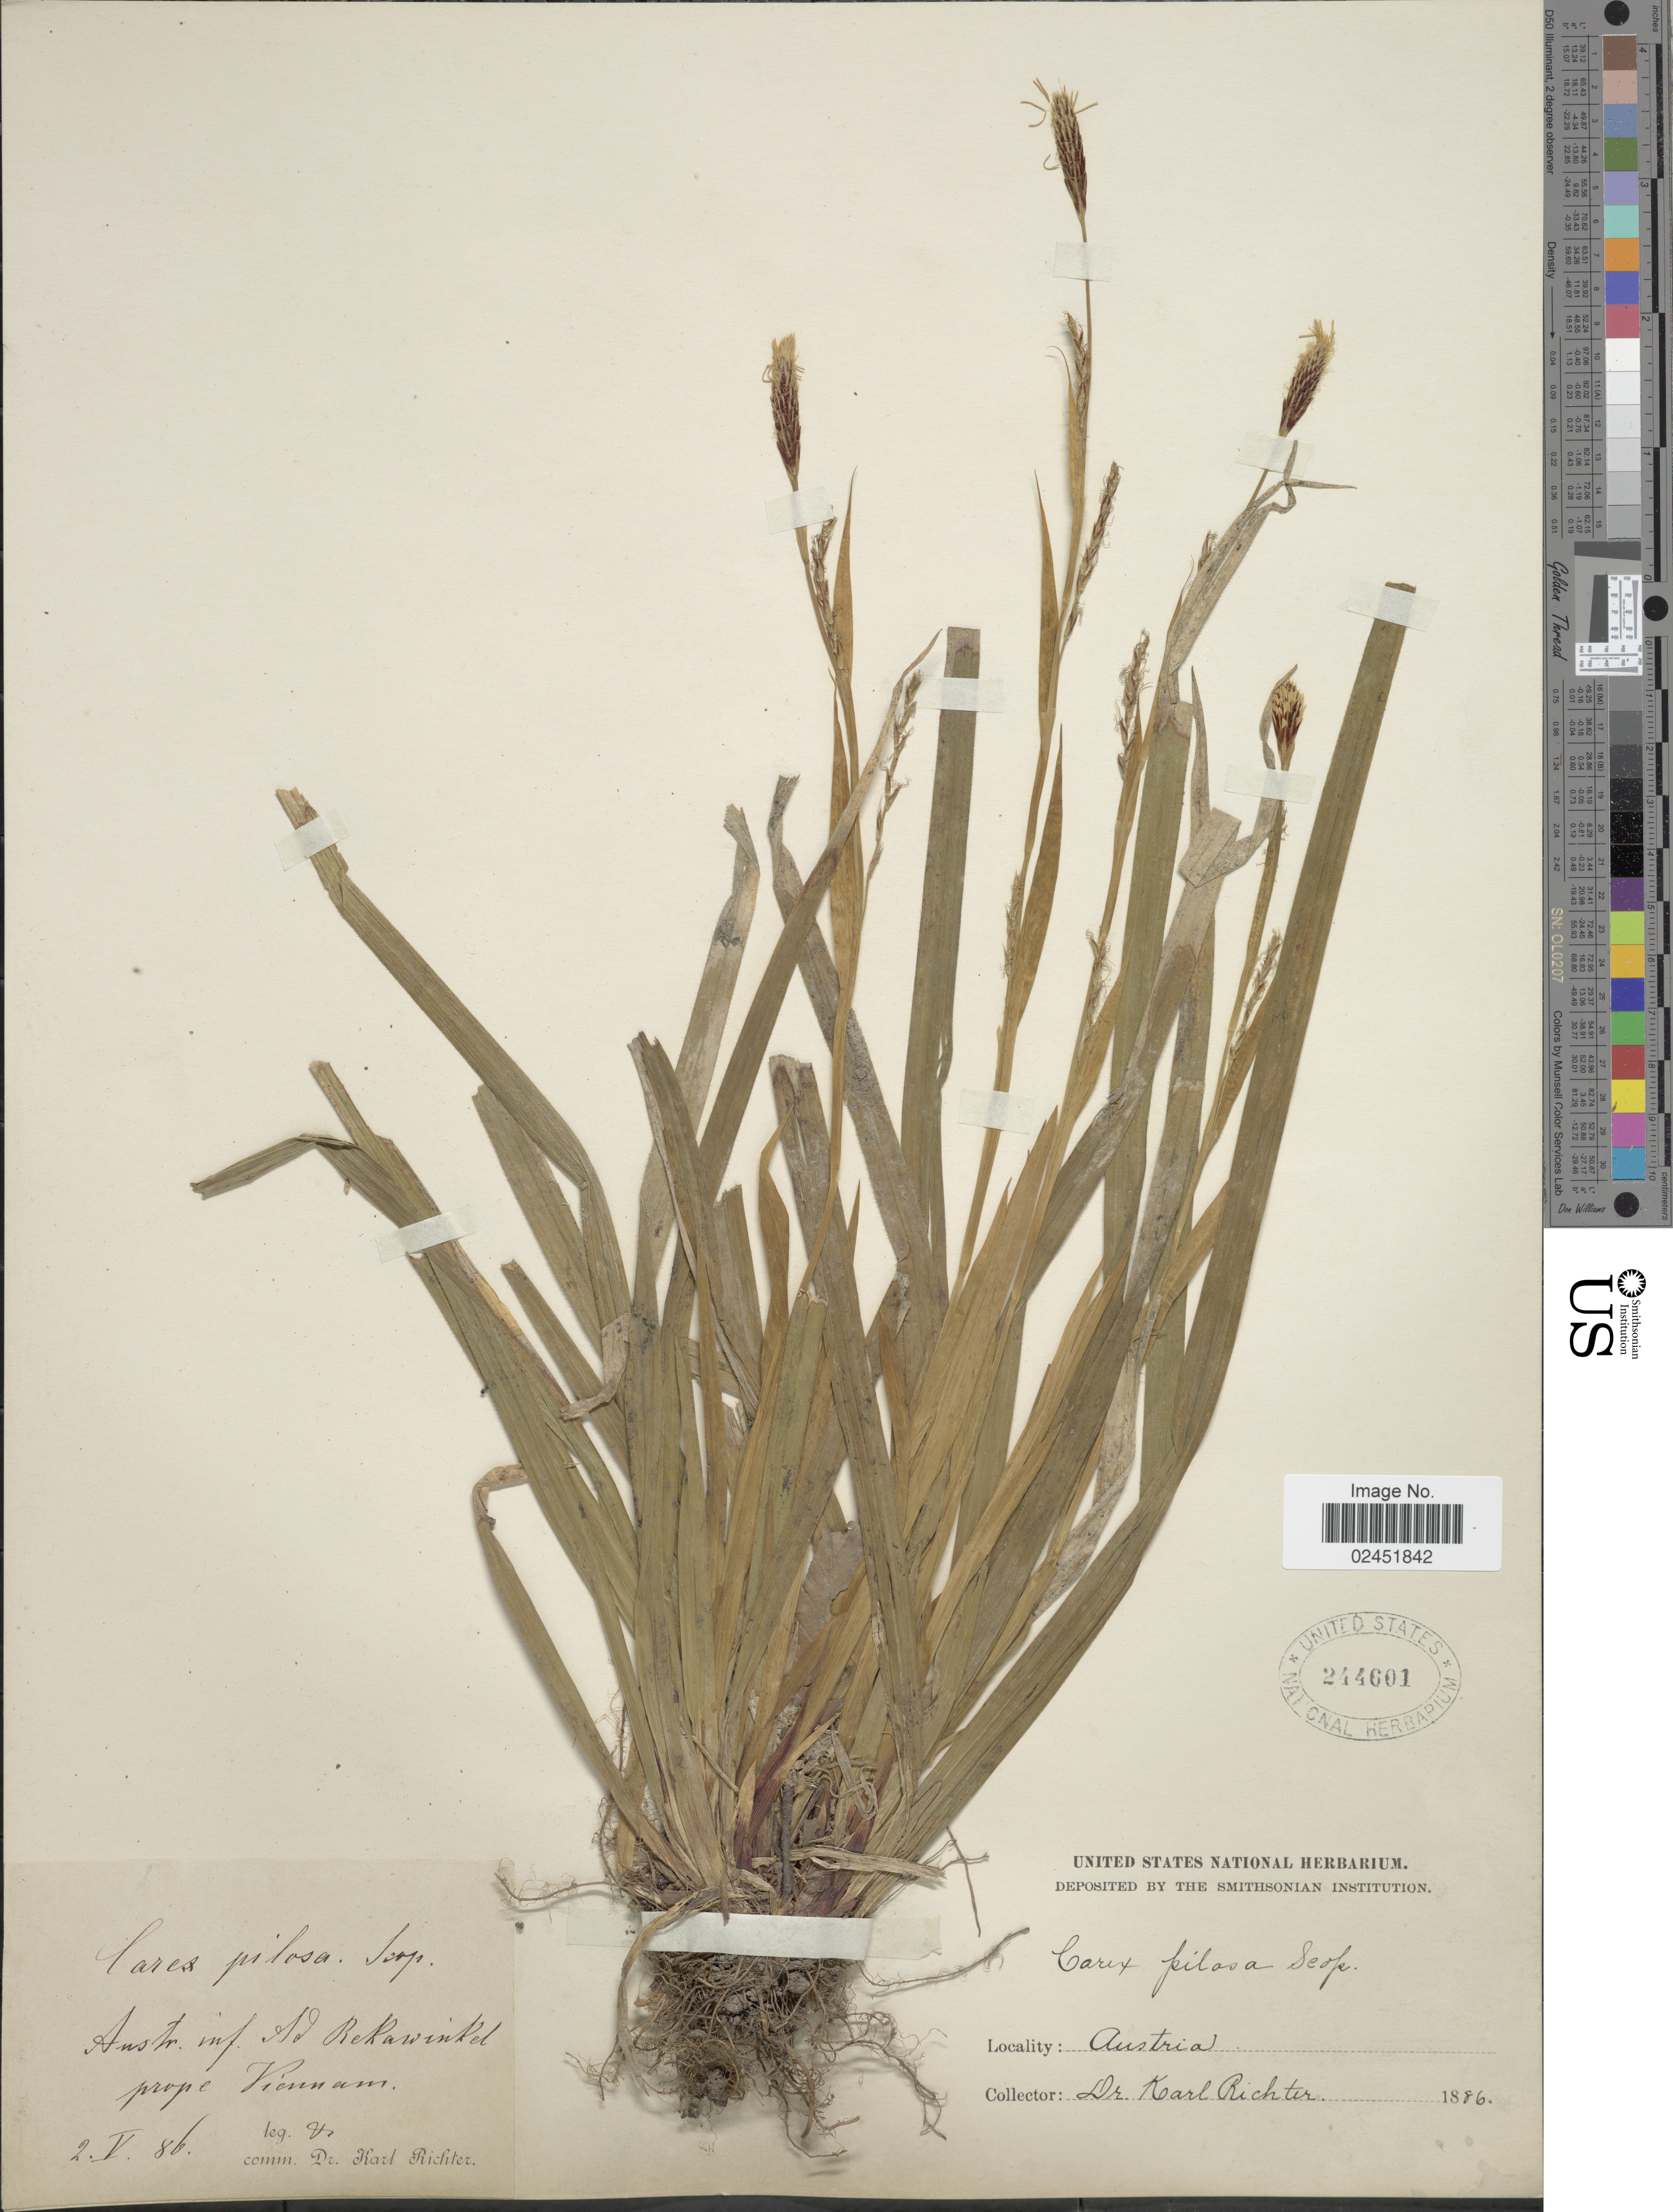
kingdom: Plantae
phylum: Tracheophyta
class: Liliopsida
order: Poales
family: Cyperaceae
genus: Carex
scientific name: Carex pilosa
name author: Scop.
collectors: K. Richter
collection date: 1886-05-02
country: Austria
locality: Austr. inf. Ad ReRawinkel prope Viennam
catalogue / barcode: US 244601